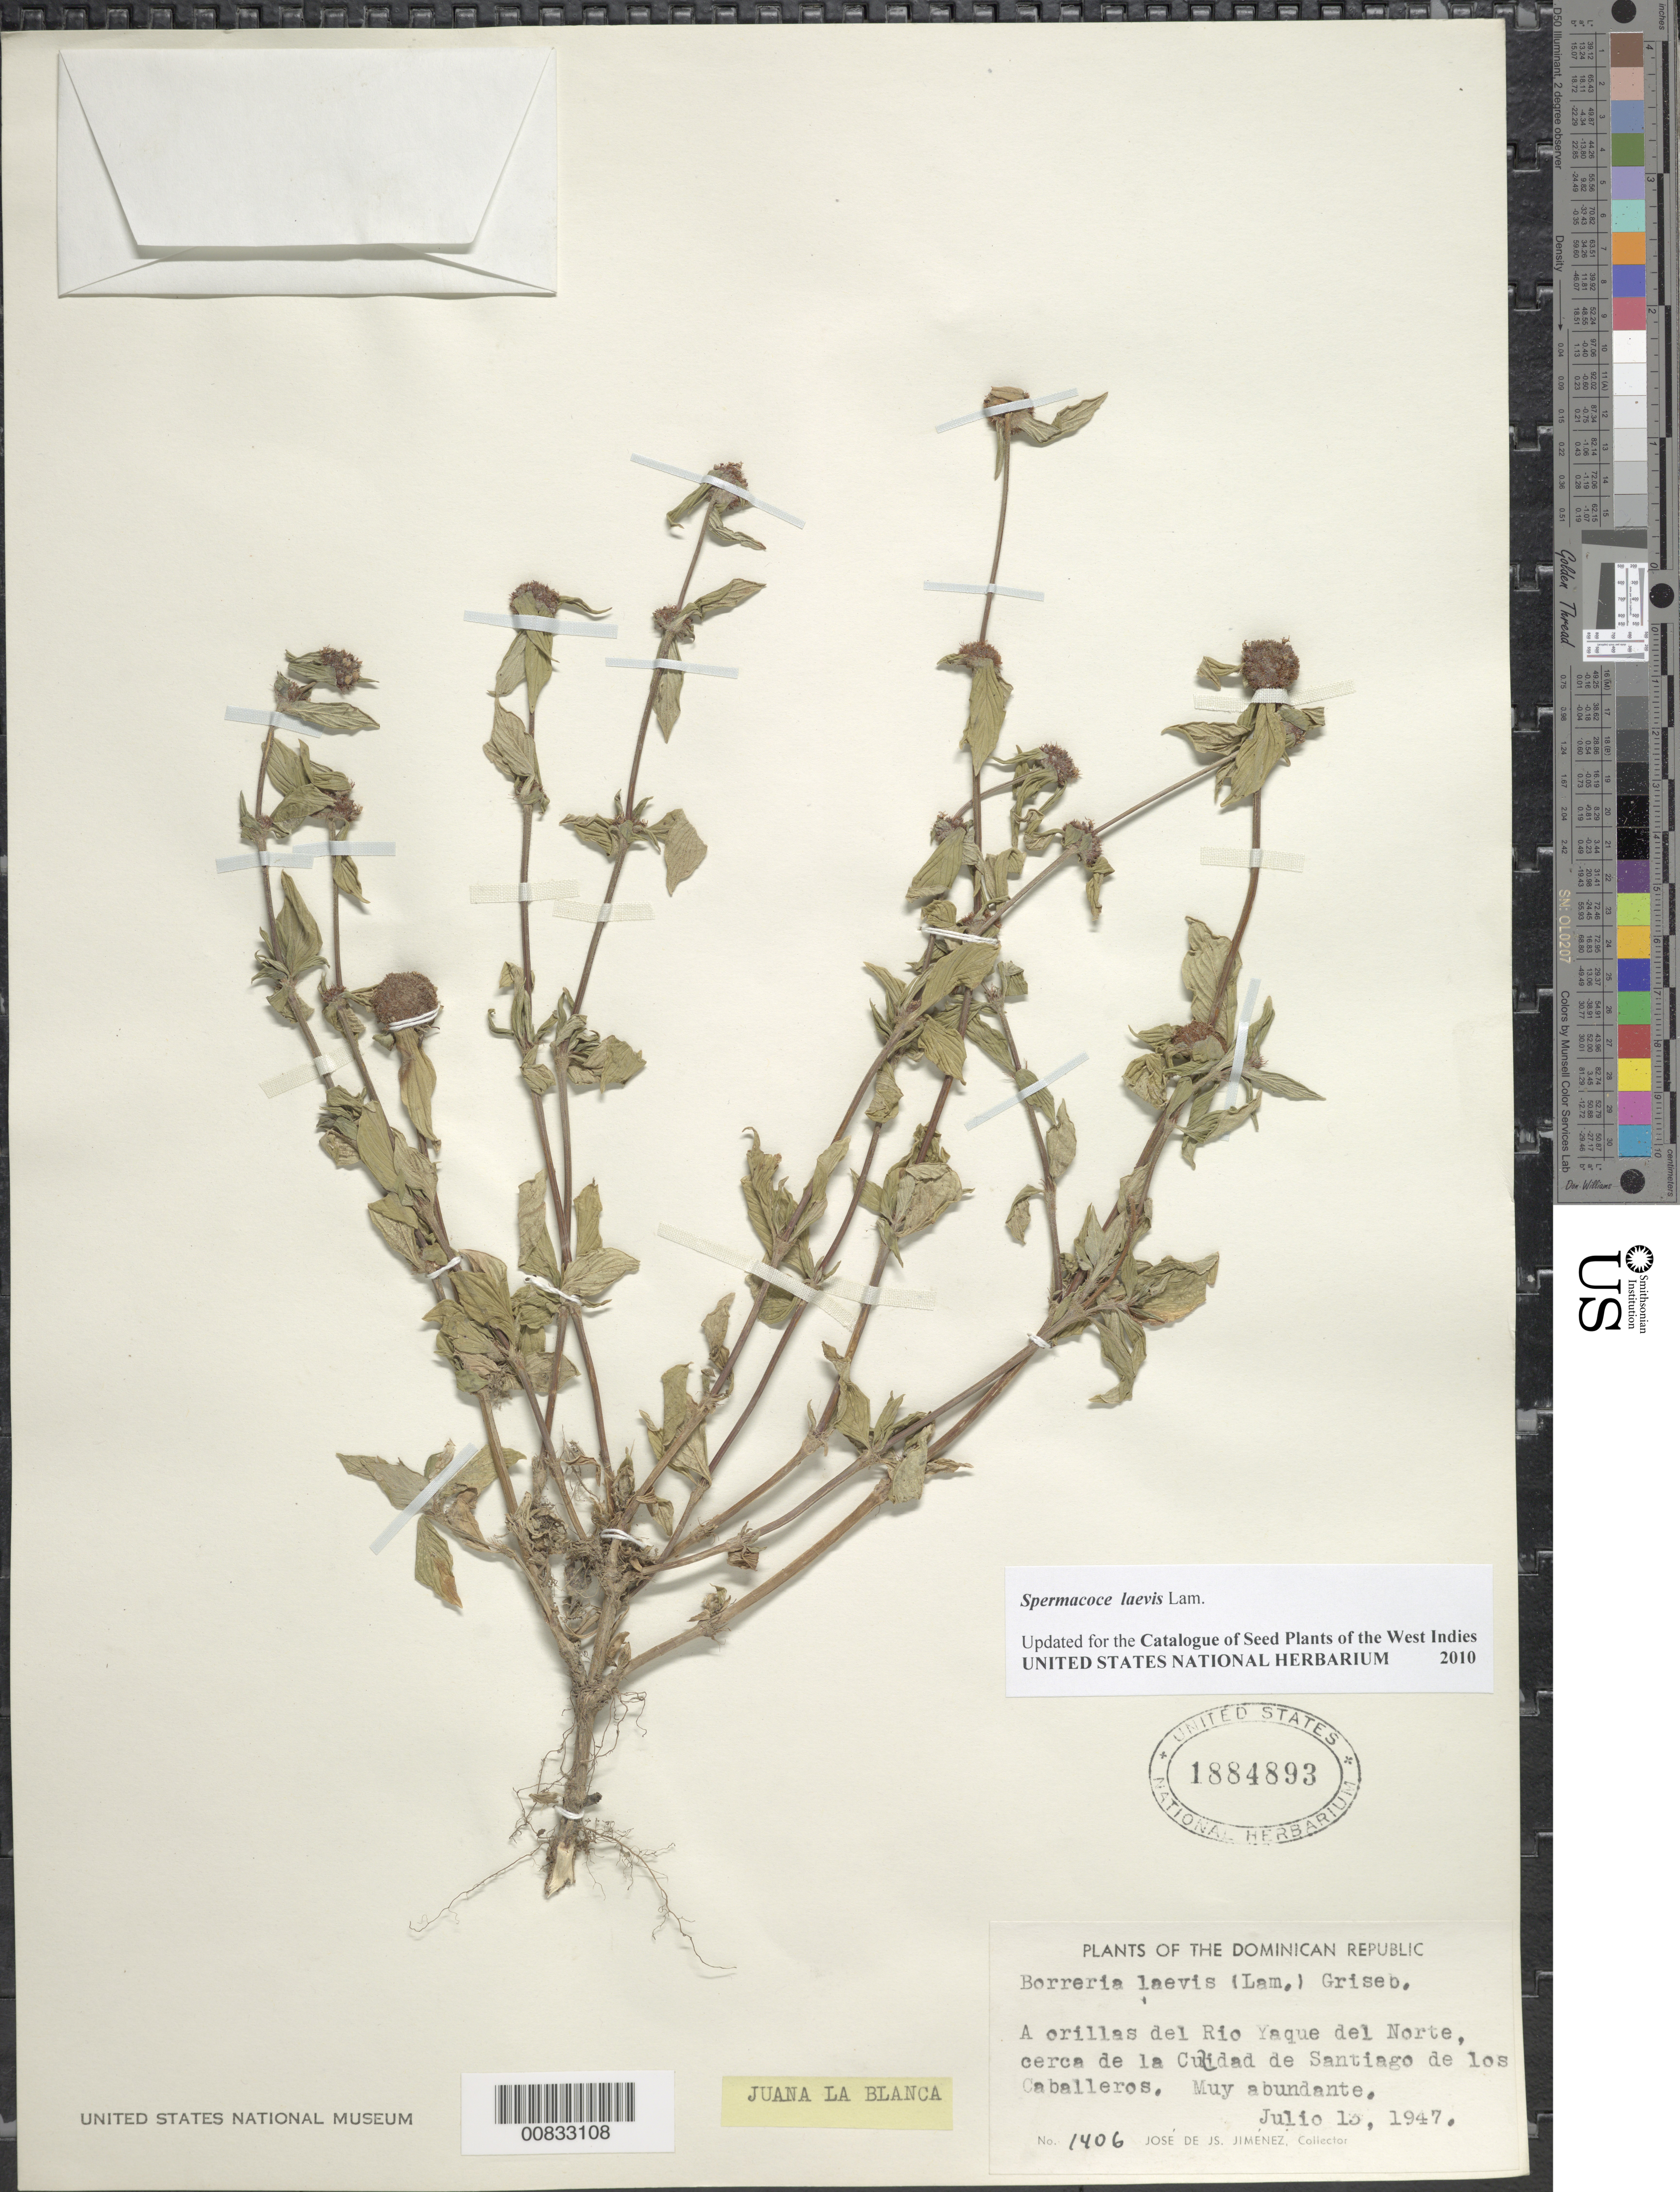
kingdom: Plantae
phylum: Tracheophyta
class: Magnoliopsida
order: Gentianales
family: Rubiaceae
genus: Spermacoce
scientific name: Spermacoce laevis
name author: Lam.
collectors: J. J. Jiménez Almonte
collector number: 1406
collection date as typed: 13 Jul 1947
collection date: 1947-07-13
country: Dominican Republic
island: Hispaniola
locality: Rio Yaque del Norte, cerca de la ciudad de Santiago de los Caballeros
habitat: A orillas del rio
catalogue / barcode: US 1884893